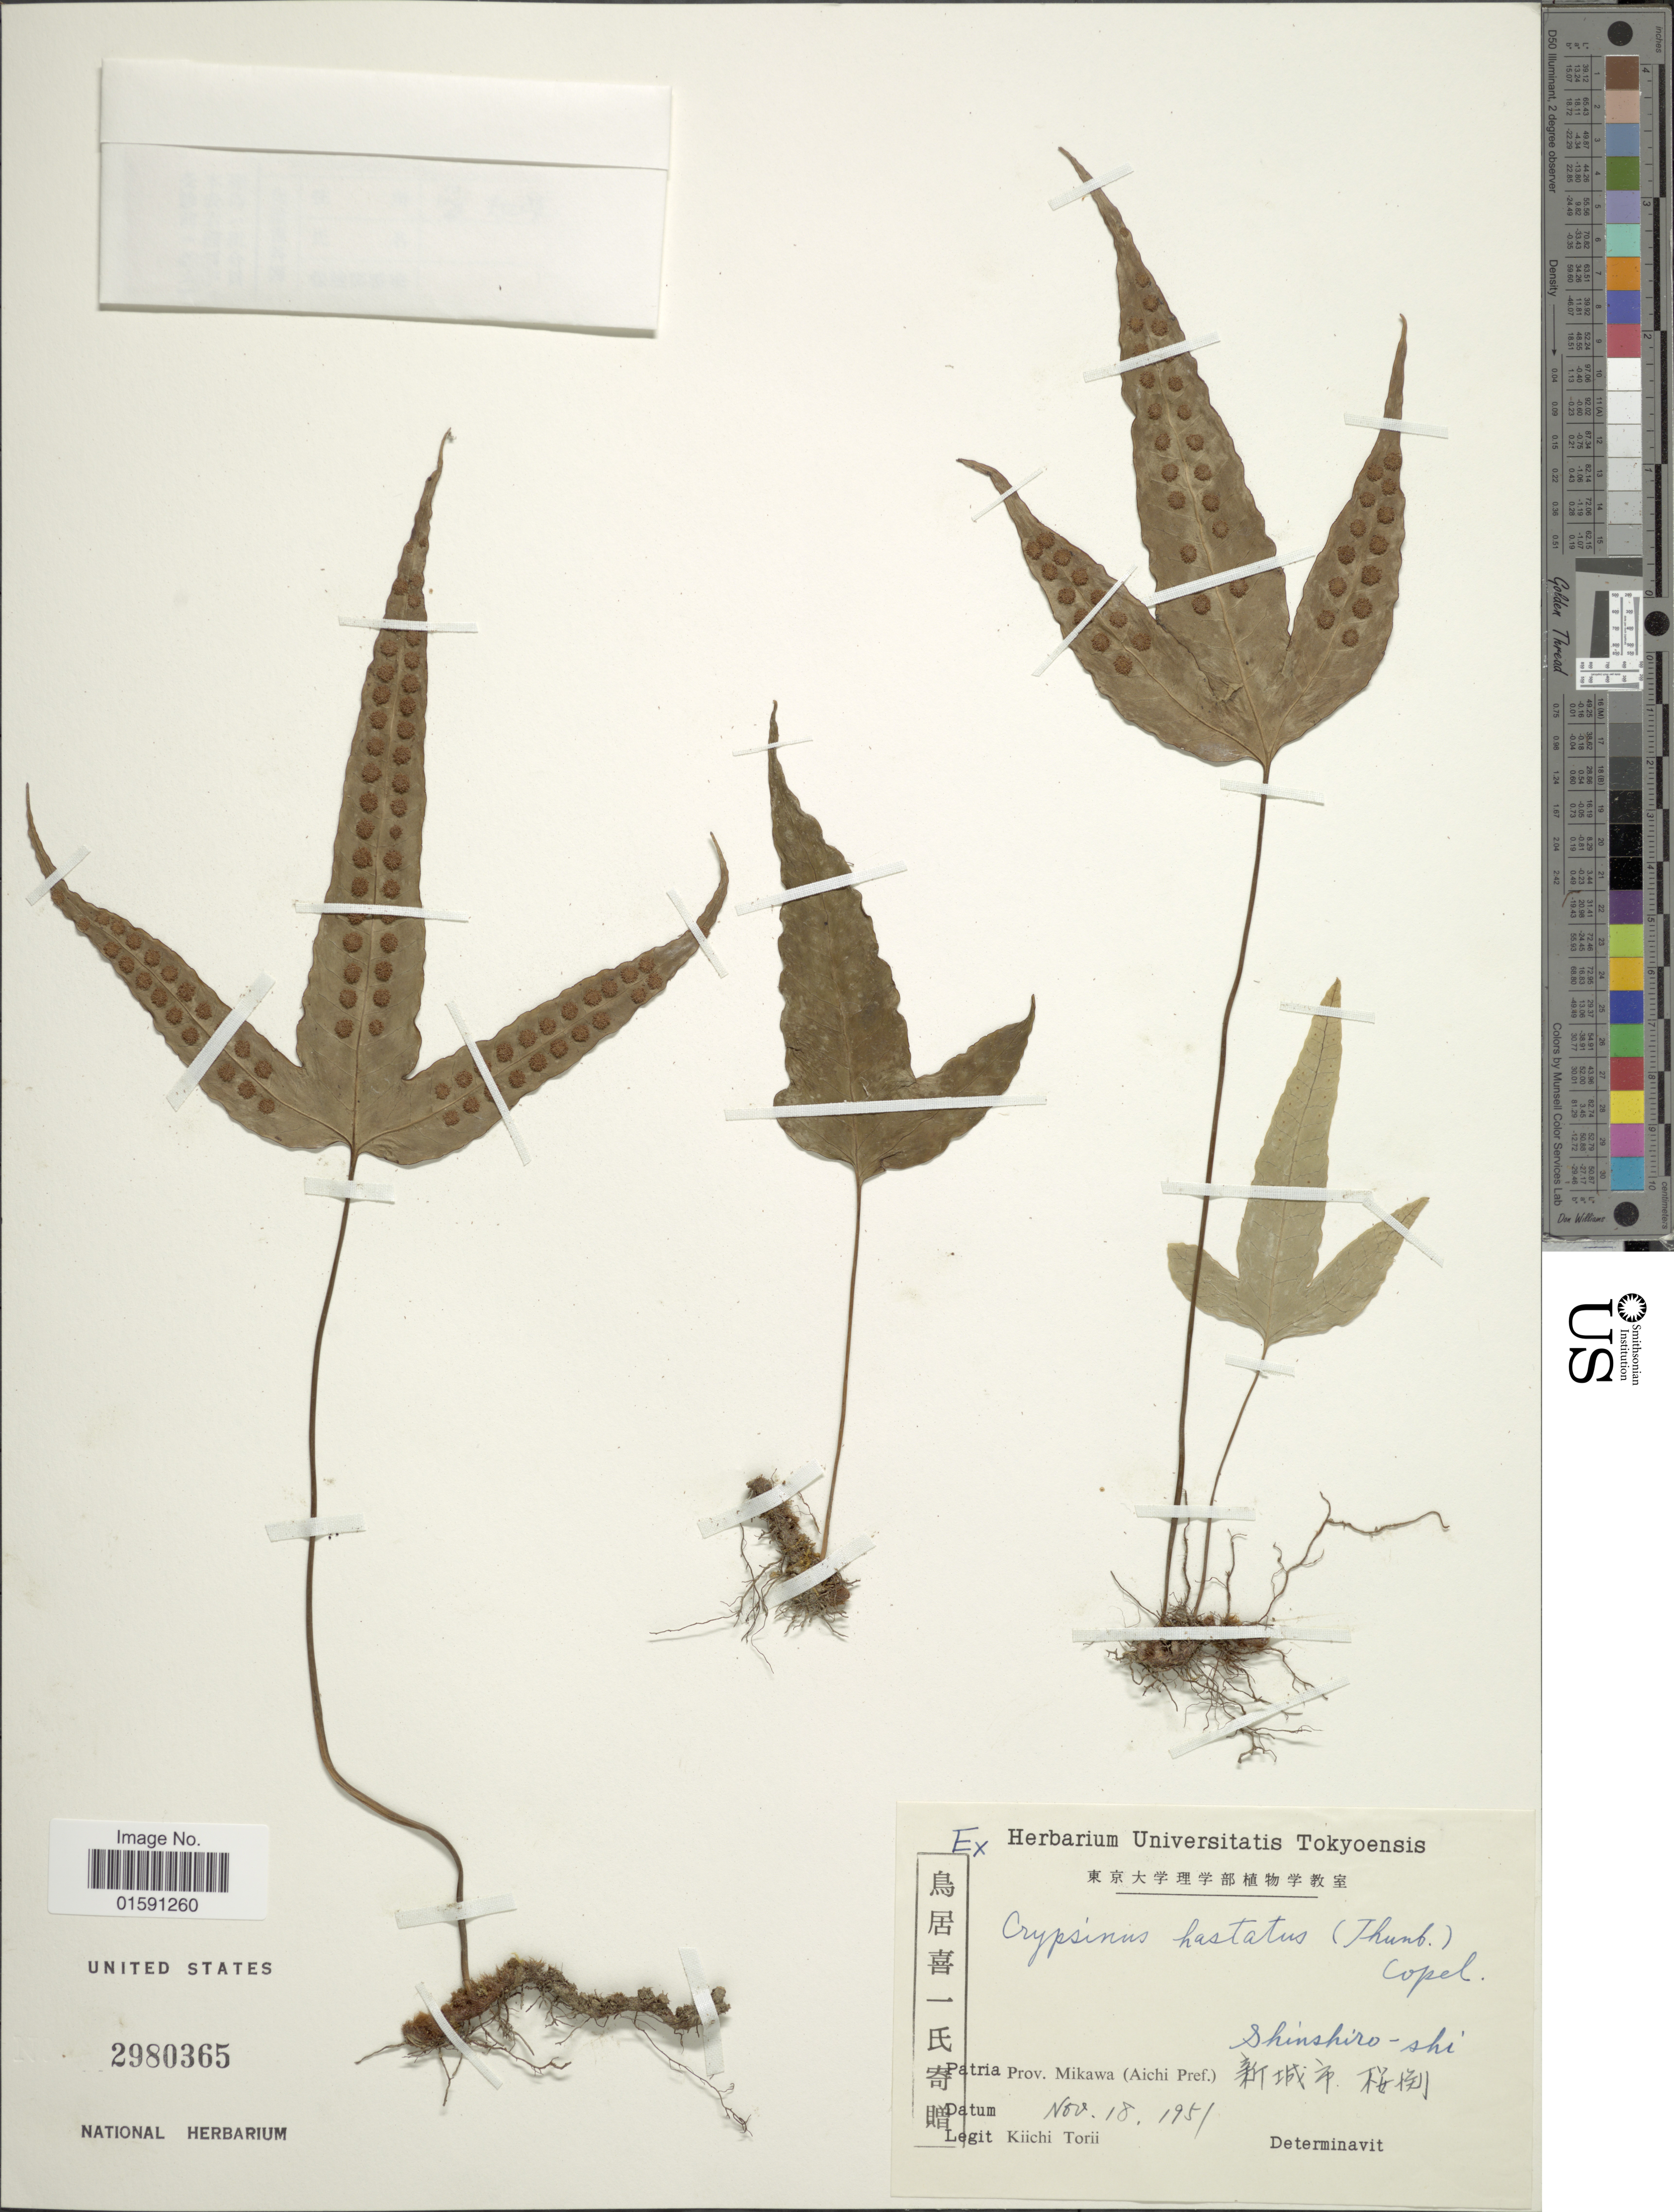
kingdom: Plantae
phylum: Tracheophyta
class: Polypodiopsida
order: Polypodiales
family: Polypodiaceae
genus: Selliguea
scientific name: Selliguea hastata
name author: (Thunb.) Fraser-Jenk.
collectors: K. Torii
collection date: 1951-11-18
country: Japan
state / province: Aiti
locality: Patria Prov. Mikawa (Aichi Pref)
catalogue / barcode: US 2980365